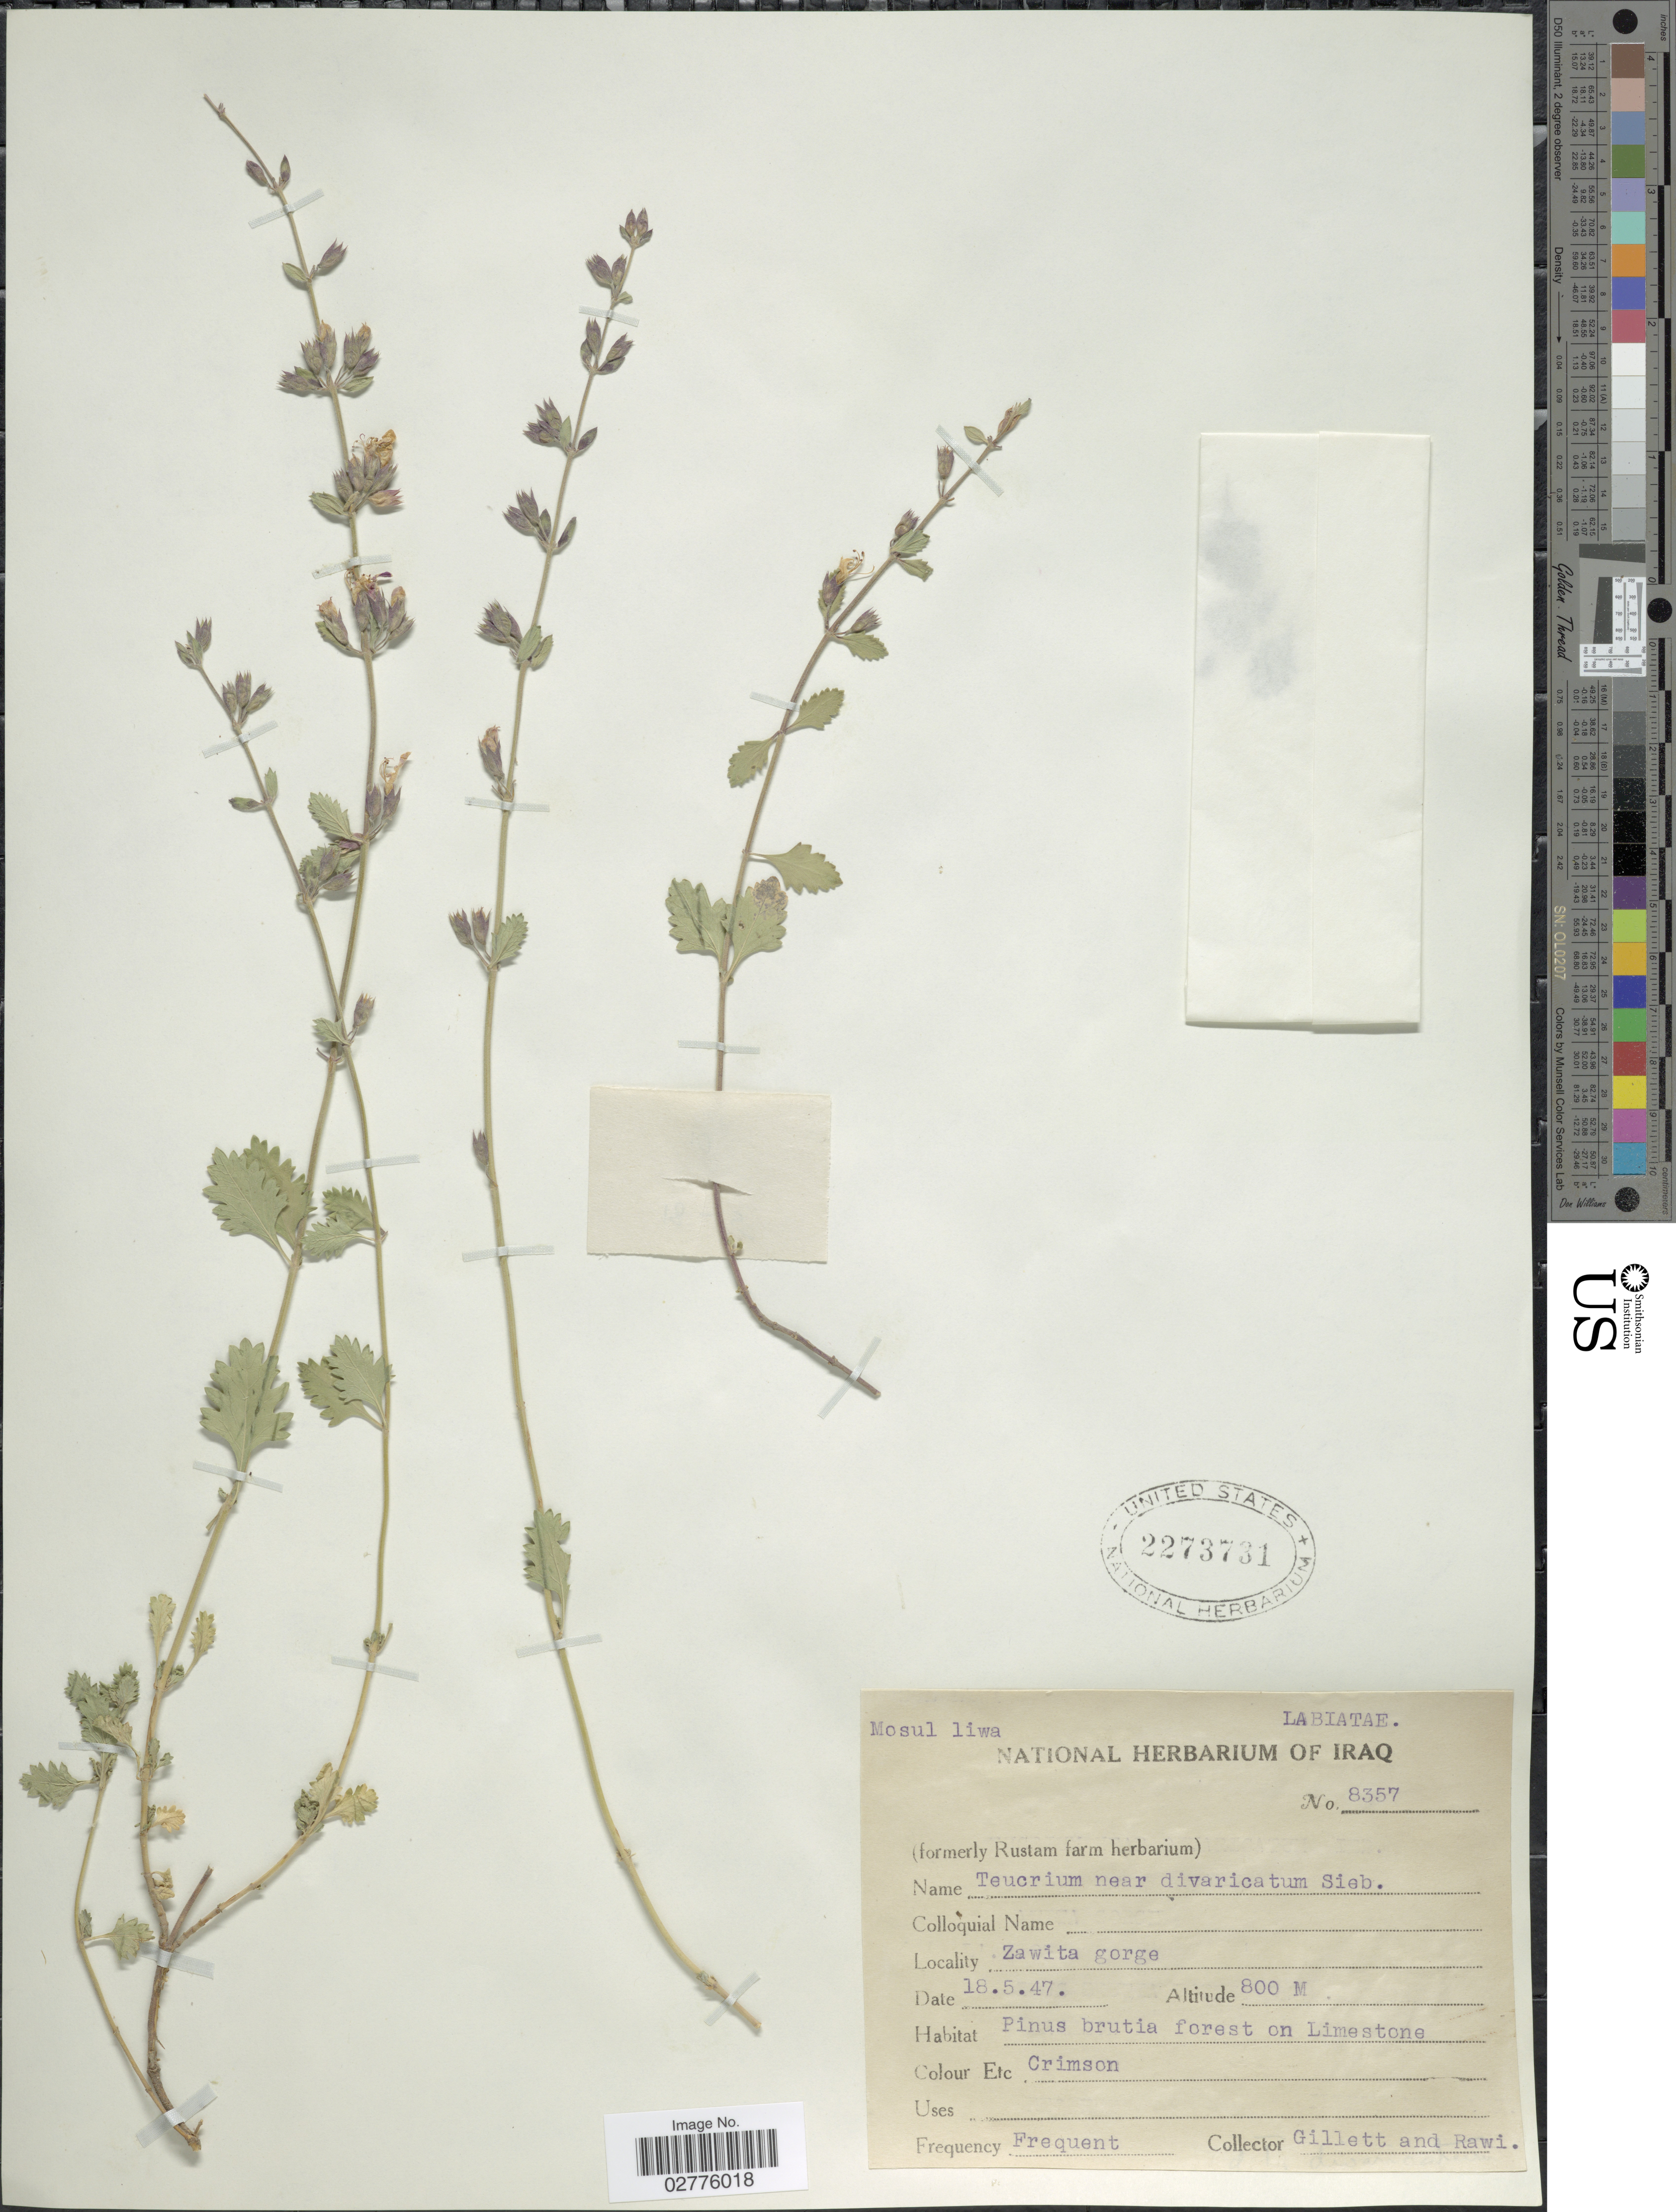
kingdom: Plantae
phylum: Tracheophyta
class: Magnoliopsida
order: Lamiales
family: Lamiaceae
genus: Teucrium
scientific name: Teucrium divaricatum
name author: Sieber ex Heldr.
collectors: Gillett, -- & -. Rawi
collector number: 8357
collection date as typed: Transcribed d/m/y: 18/5/47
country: Iraq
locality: Mosul liwa. Zawita gorge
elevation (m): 800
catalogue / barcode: US 2273731